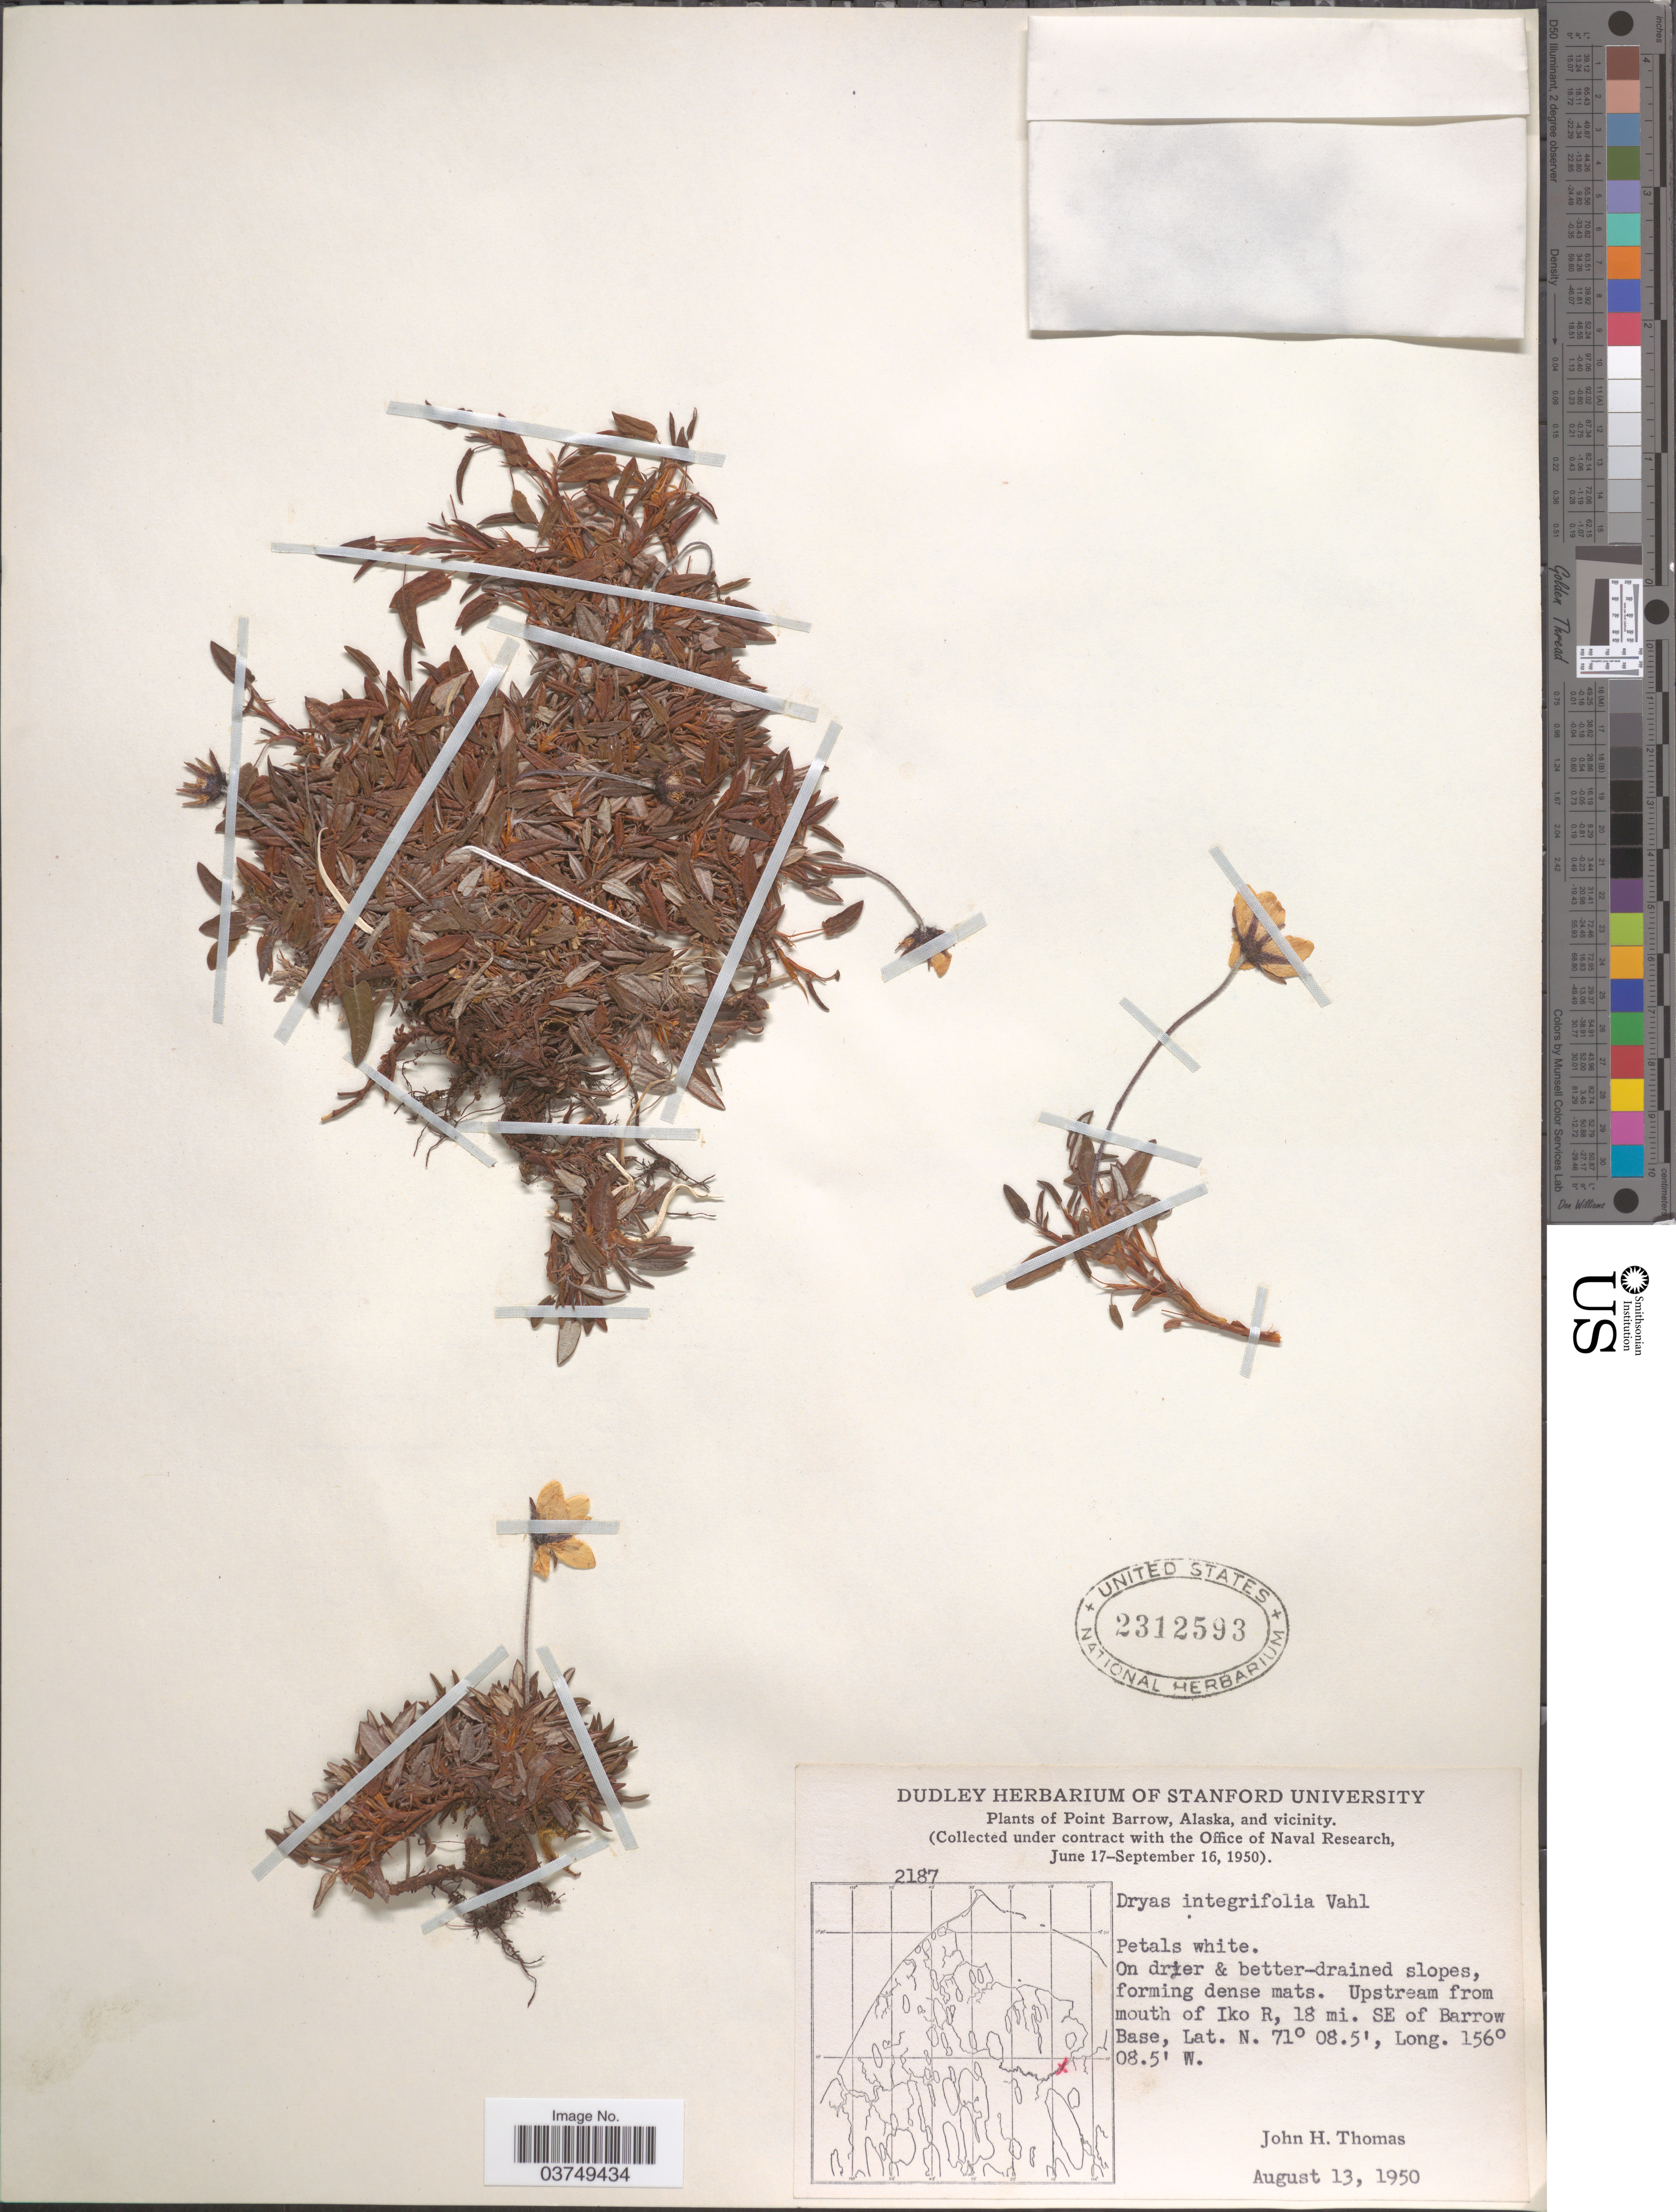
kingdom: Plantae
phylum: Tracheophyta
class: Magnoliopsida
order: Rosales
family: Rosaceae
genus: Dryas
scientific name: Dryas integrifolia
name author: Vahl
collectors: J. H. Thomas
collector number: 2187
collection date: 1950-08-13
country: United States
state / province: Alaska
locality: Point Barrow, and vicinity. Upstream from mouth of Iko R, 18 mi. SE of Barrow Base.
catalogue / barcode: US 2312593